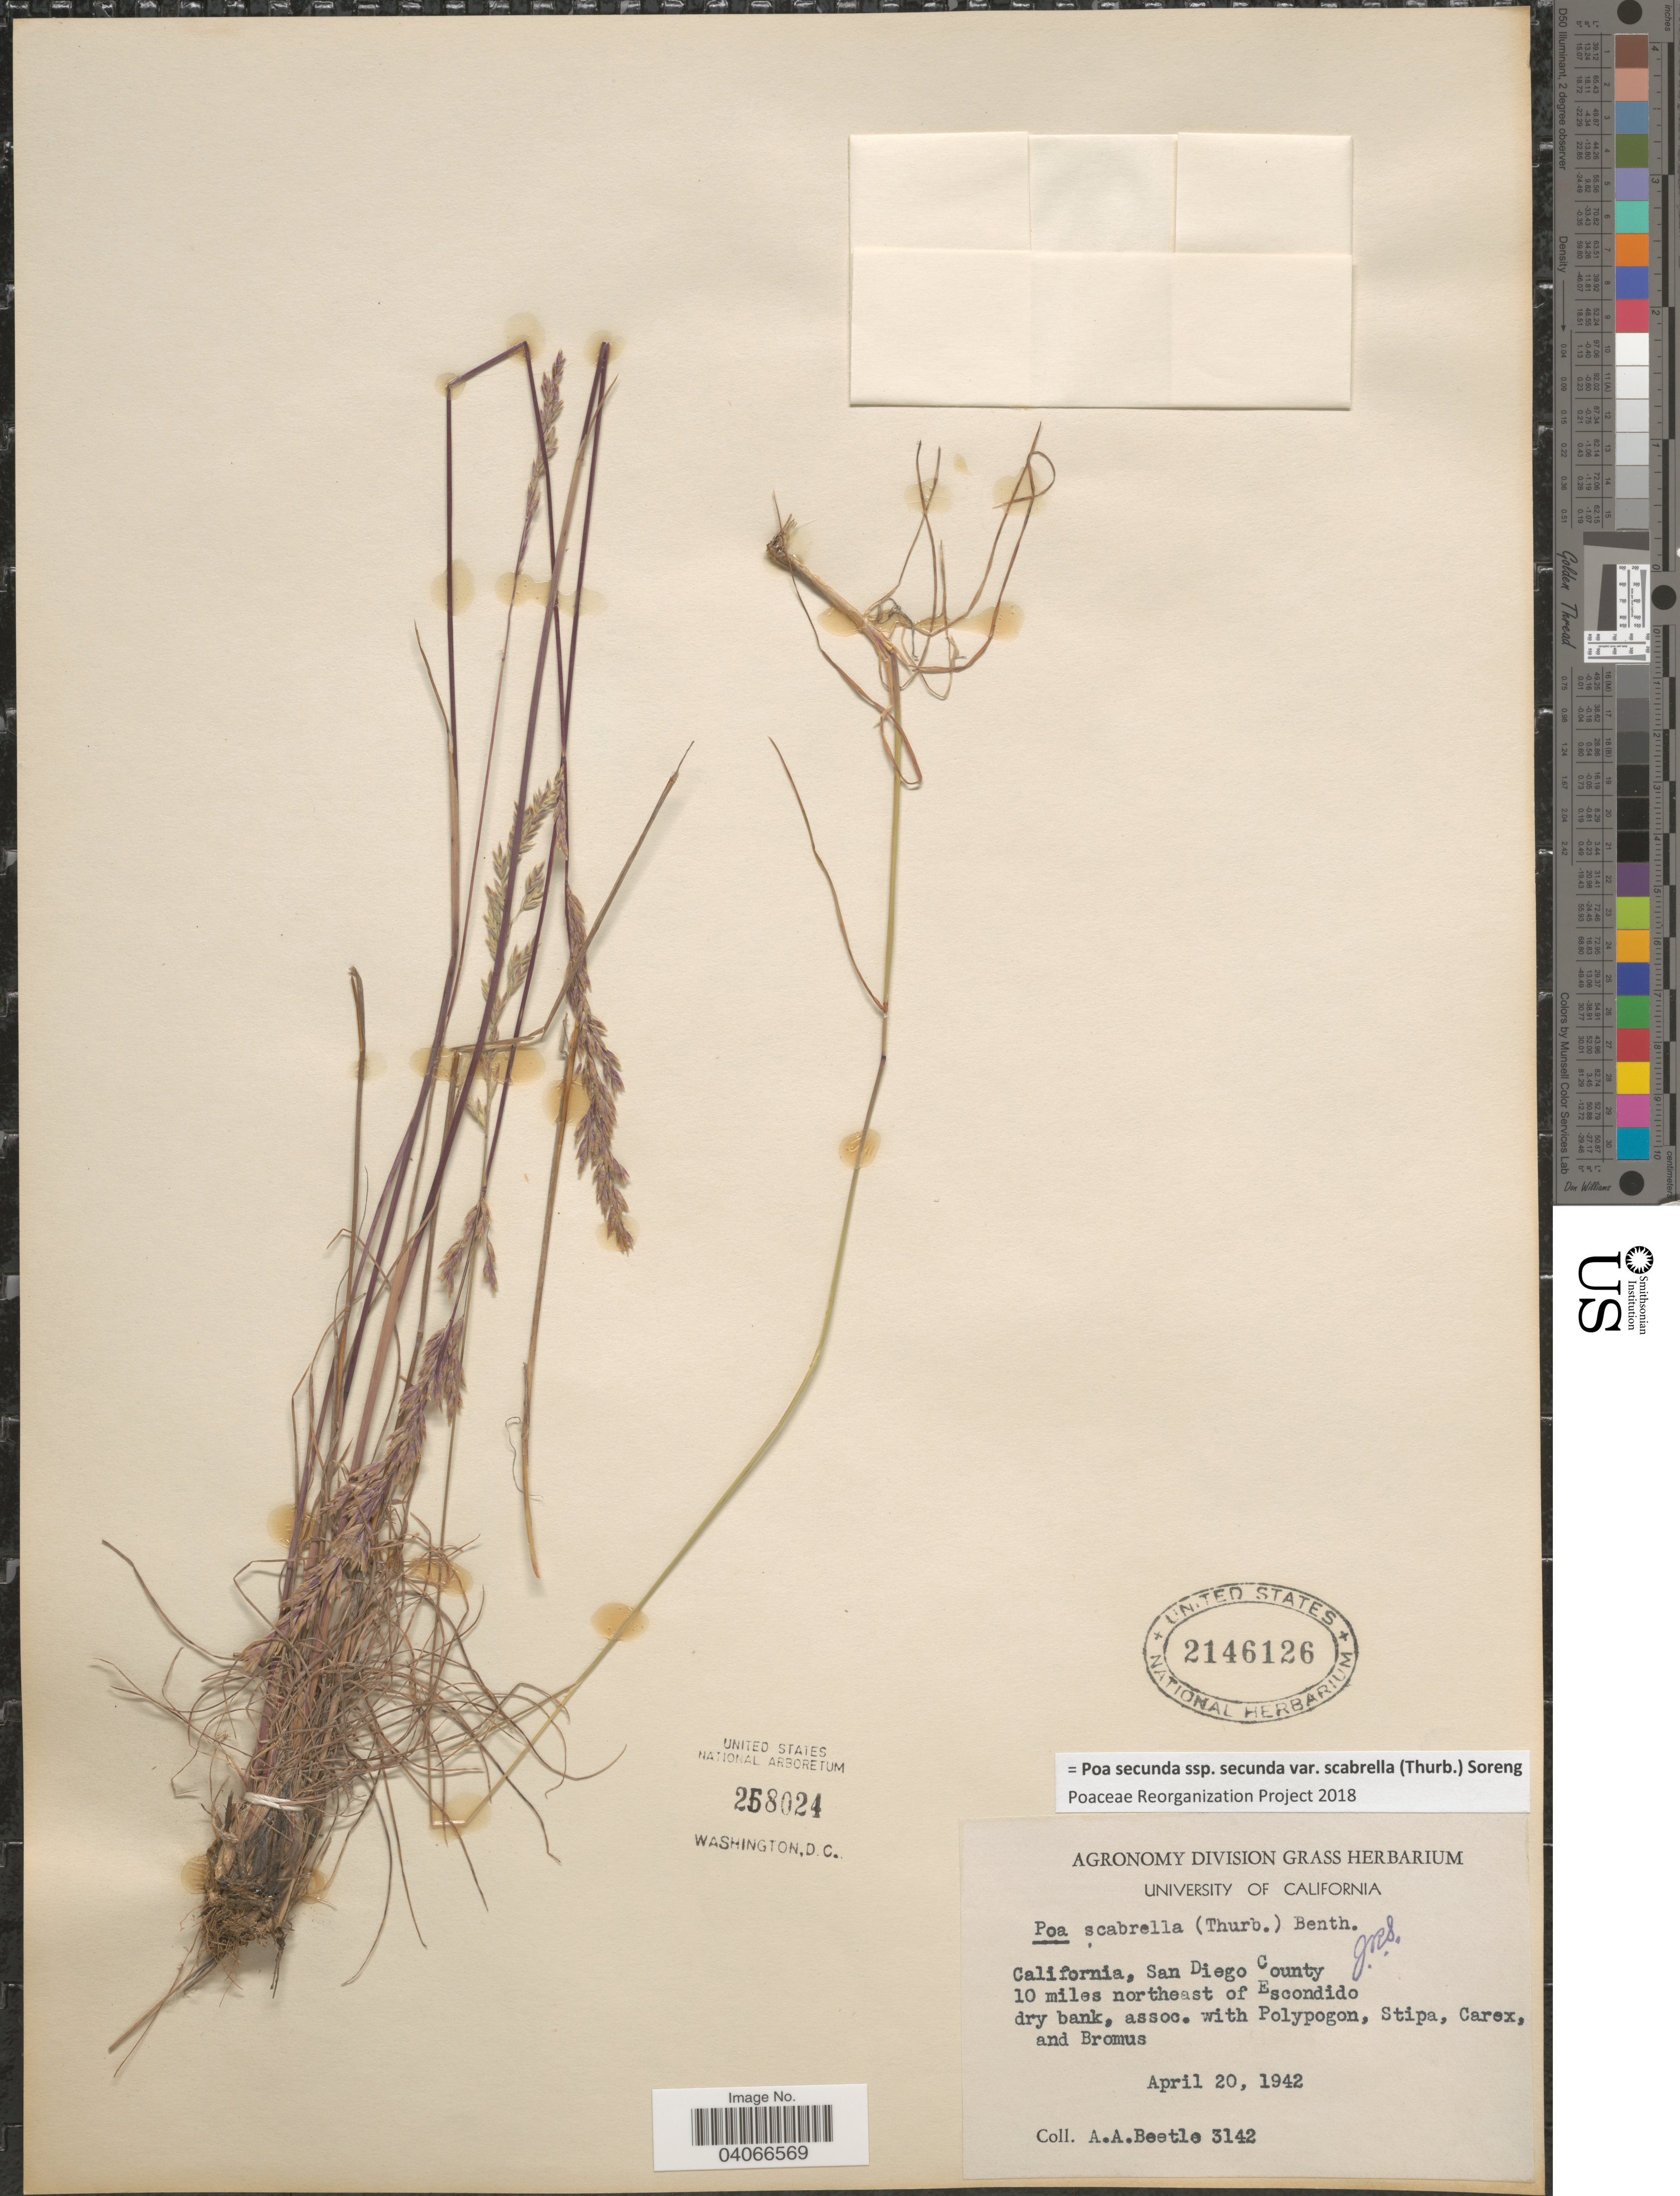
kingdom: Plantae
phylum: Tracheophyta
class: Liliopsida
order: Poales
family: Poaceae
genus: Poa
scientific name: Poa secunda subsp. secunda var. scabrella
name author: (Thurb.) Soreng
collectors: A. A. Beetle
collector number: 3142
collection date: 1942-04-20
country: United States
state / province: California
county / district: San Diego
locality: San Diego County 10 miles northeast of Escondido.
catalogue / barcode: US 2146126